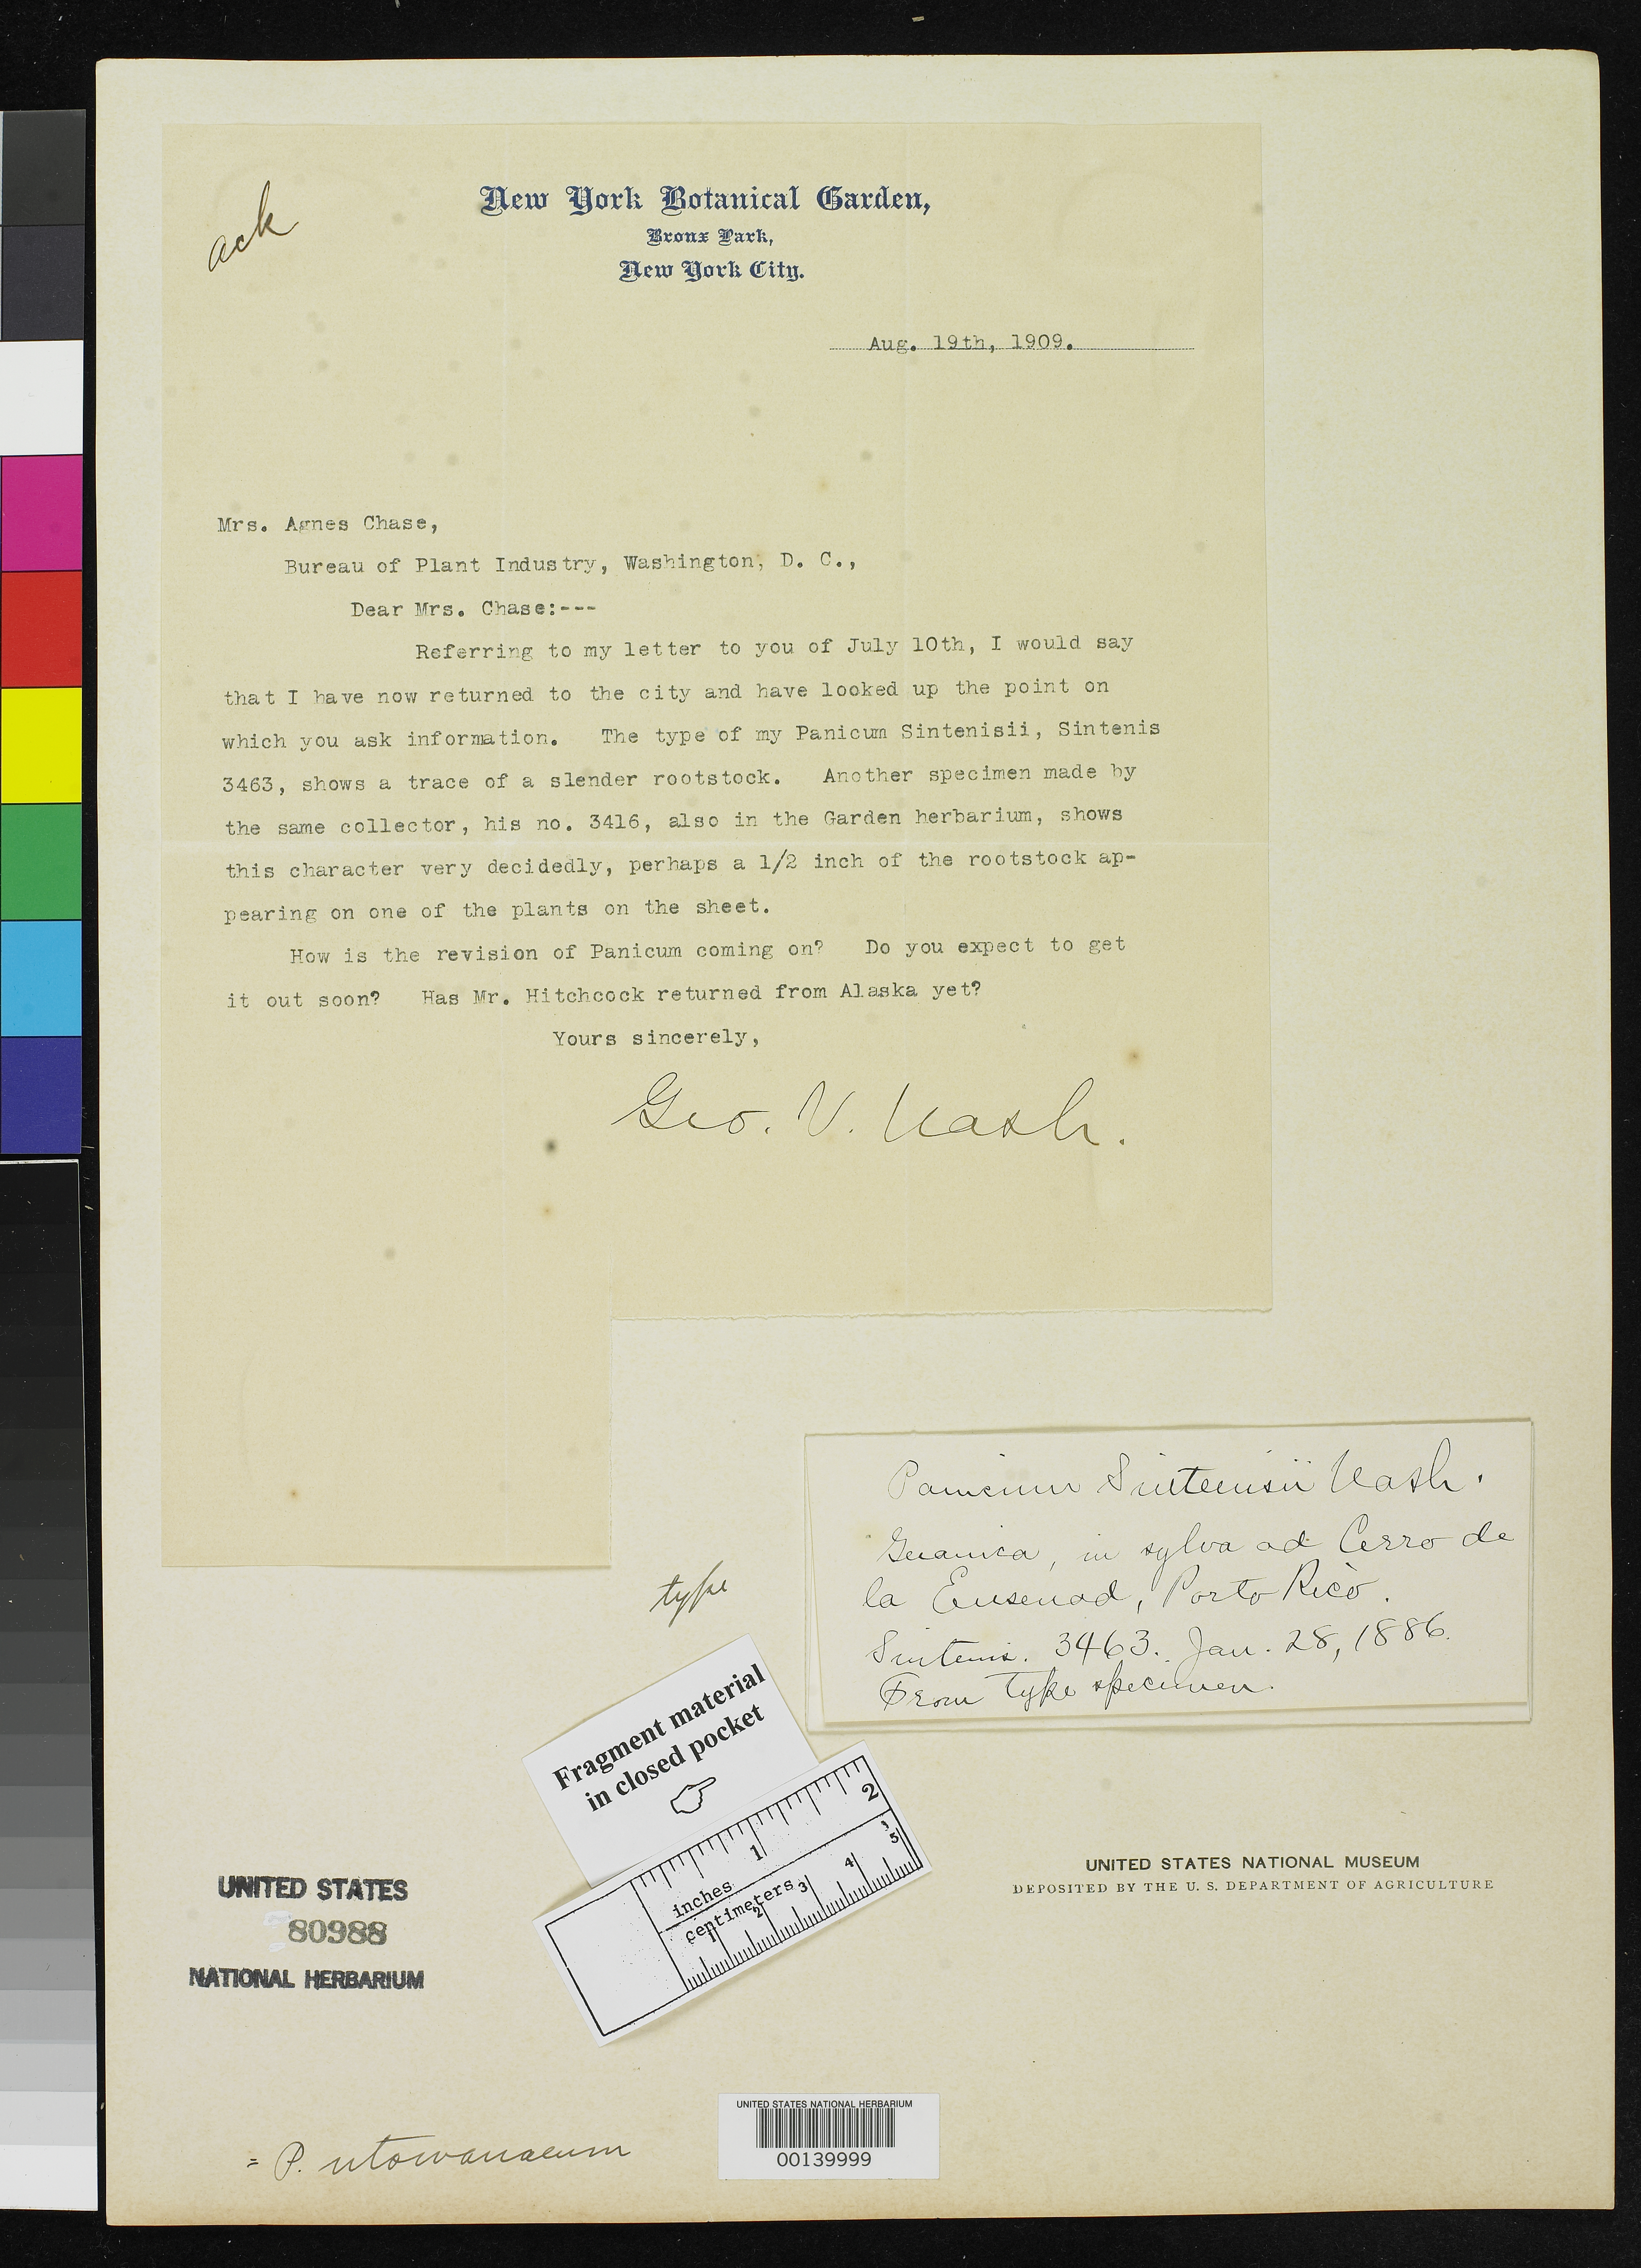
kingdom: Plantae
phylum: Tracheophyta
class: Liliopsida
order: Poales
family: Poaceae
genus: Panicum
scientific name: Panicum sintenisii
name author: Nash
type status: Type Fragment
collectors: P. Sintenis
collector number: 3463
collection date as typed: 28 Jan 1886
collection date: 1886-01-28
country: Puerto Rico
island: Greater Antilles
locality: Guanica, Cerro de La Ensenad.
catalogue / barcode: US 80988